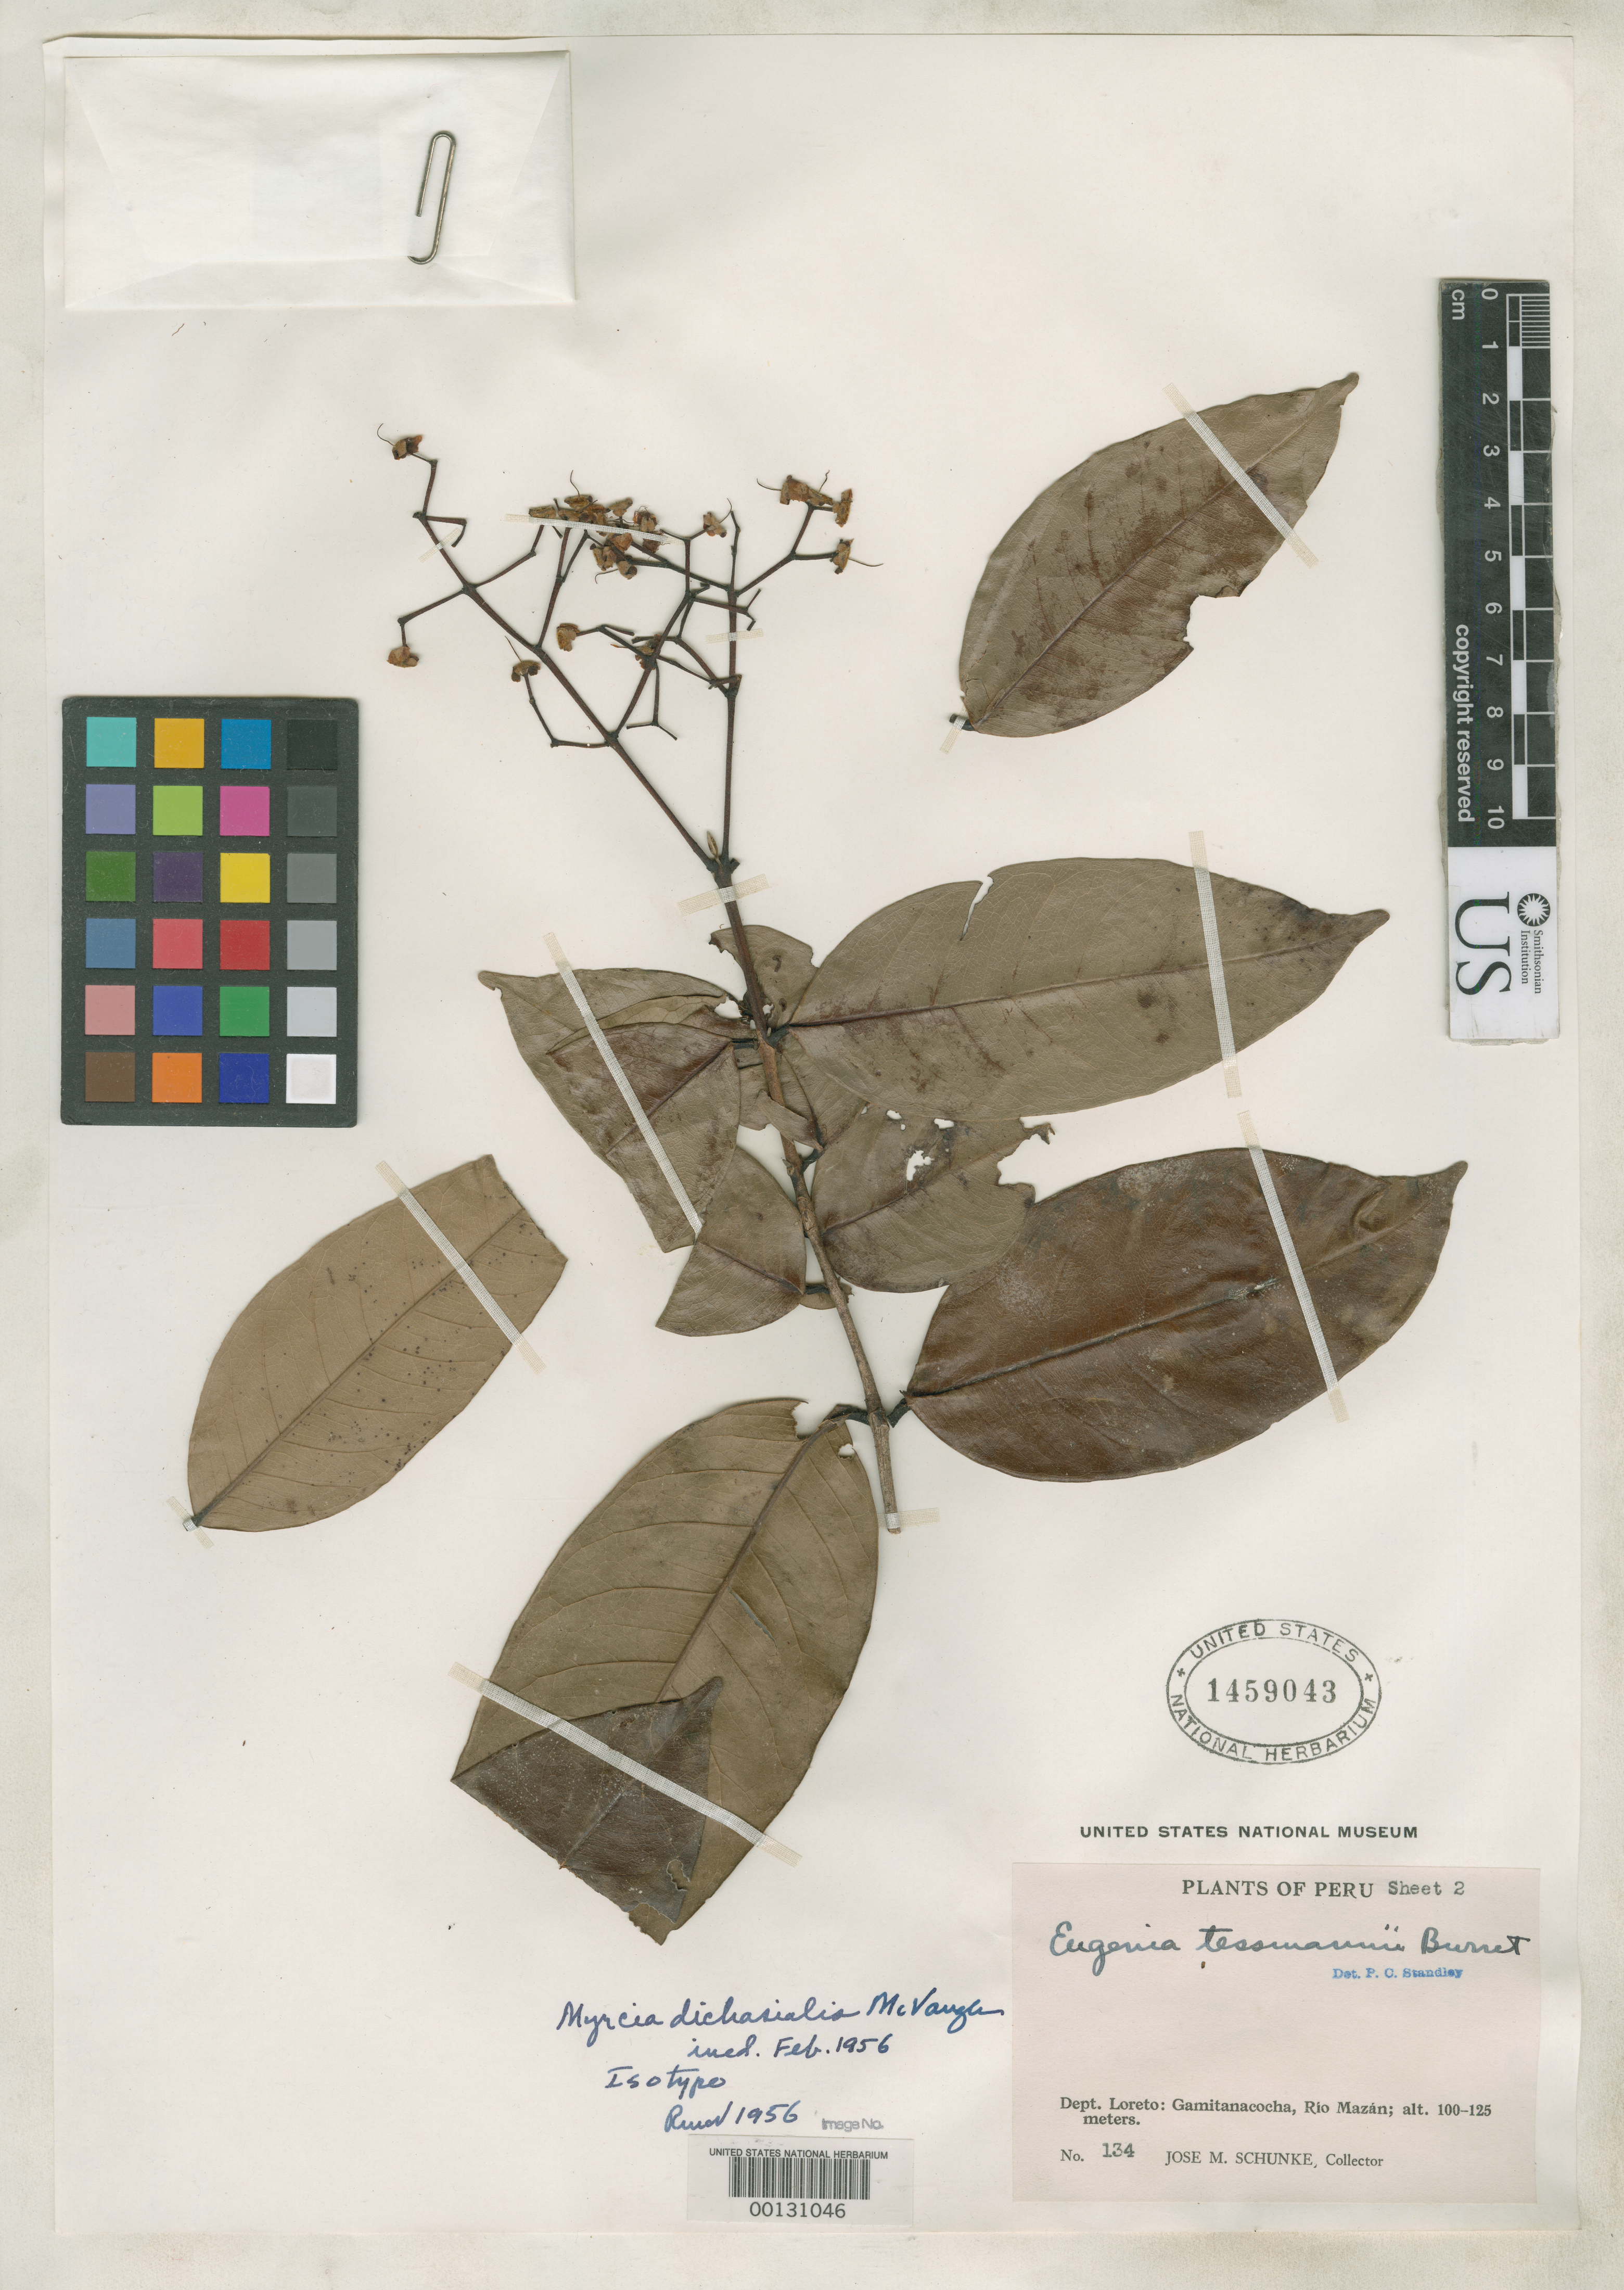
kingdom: Plantae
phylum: Tracheophyta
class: Magnoliopsida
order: Myrtales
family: Myrtaceae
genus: Myrcia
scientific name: Myrcia dichasialis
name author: McVaugh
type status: Isotype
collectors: J. M. Schunke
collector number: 134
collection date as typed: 16 Jan 1935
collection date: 1935-01-16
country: Peru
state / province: Loreto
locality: Gamitanacocha, Rio Mazan.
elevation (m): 100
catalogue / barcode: US 1459043